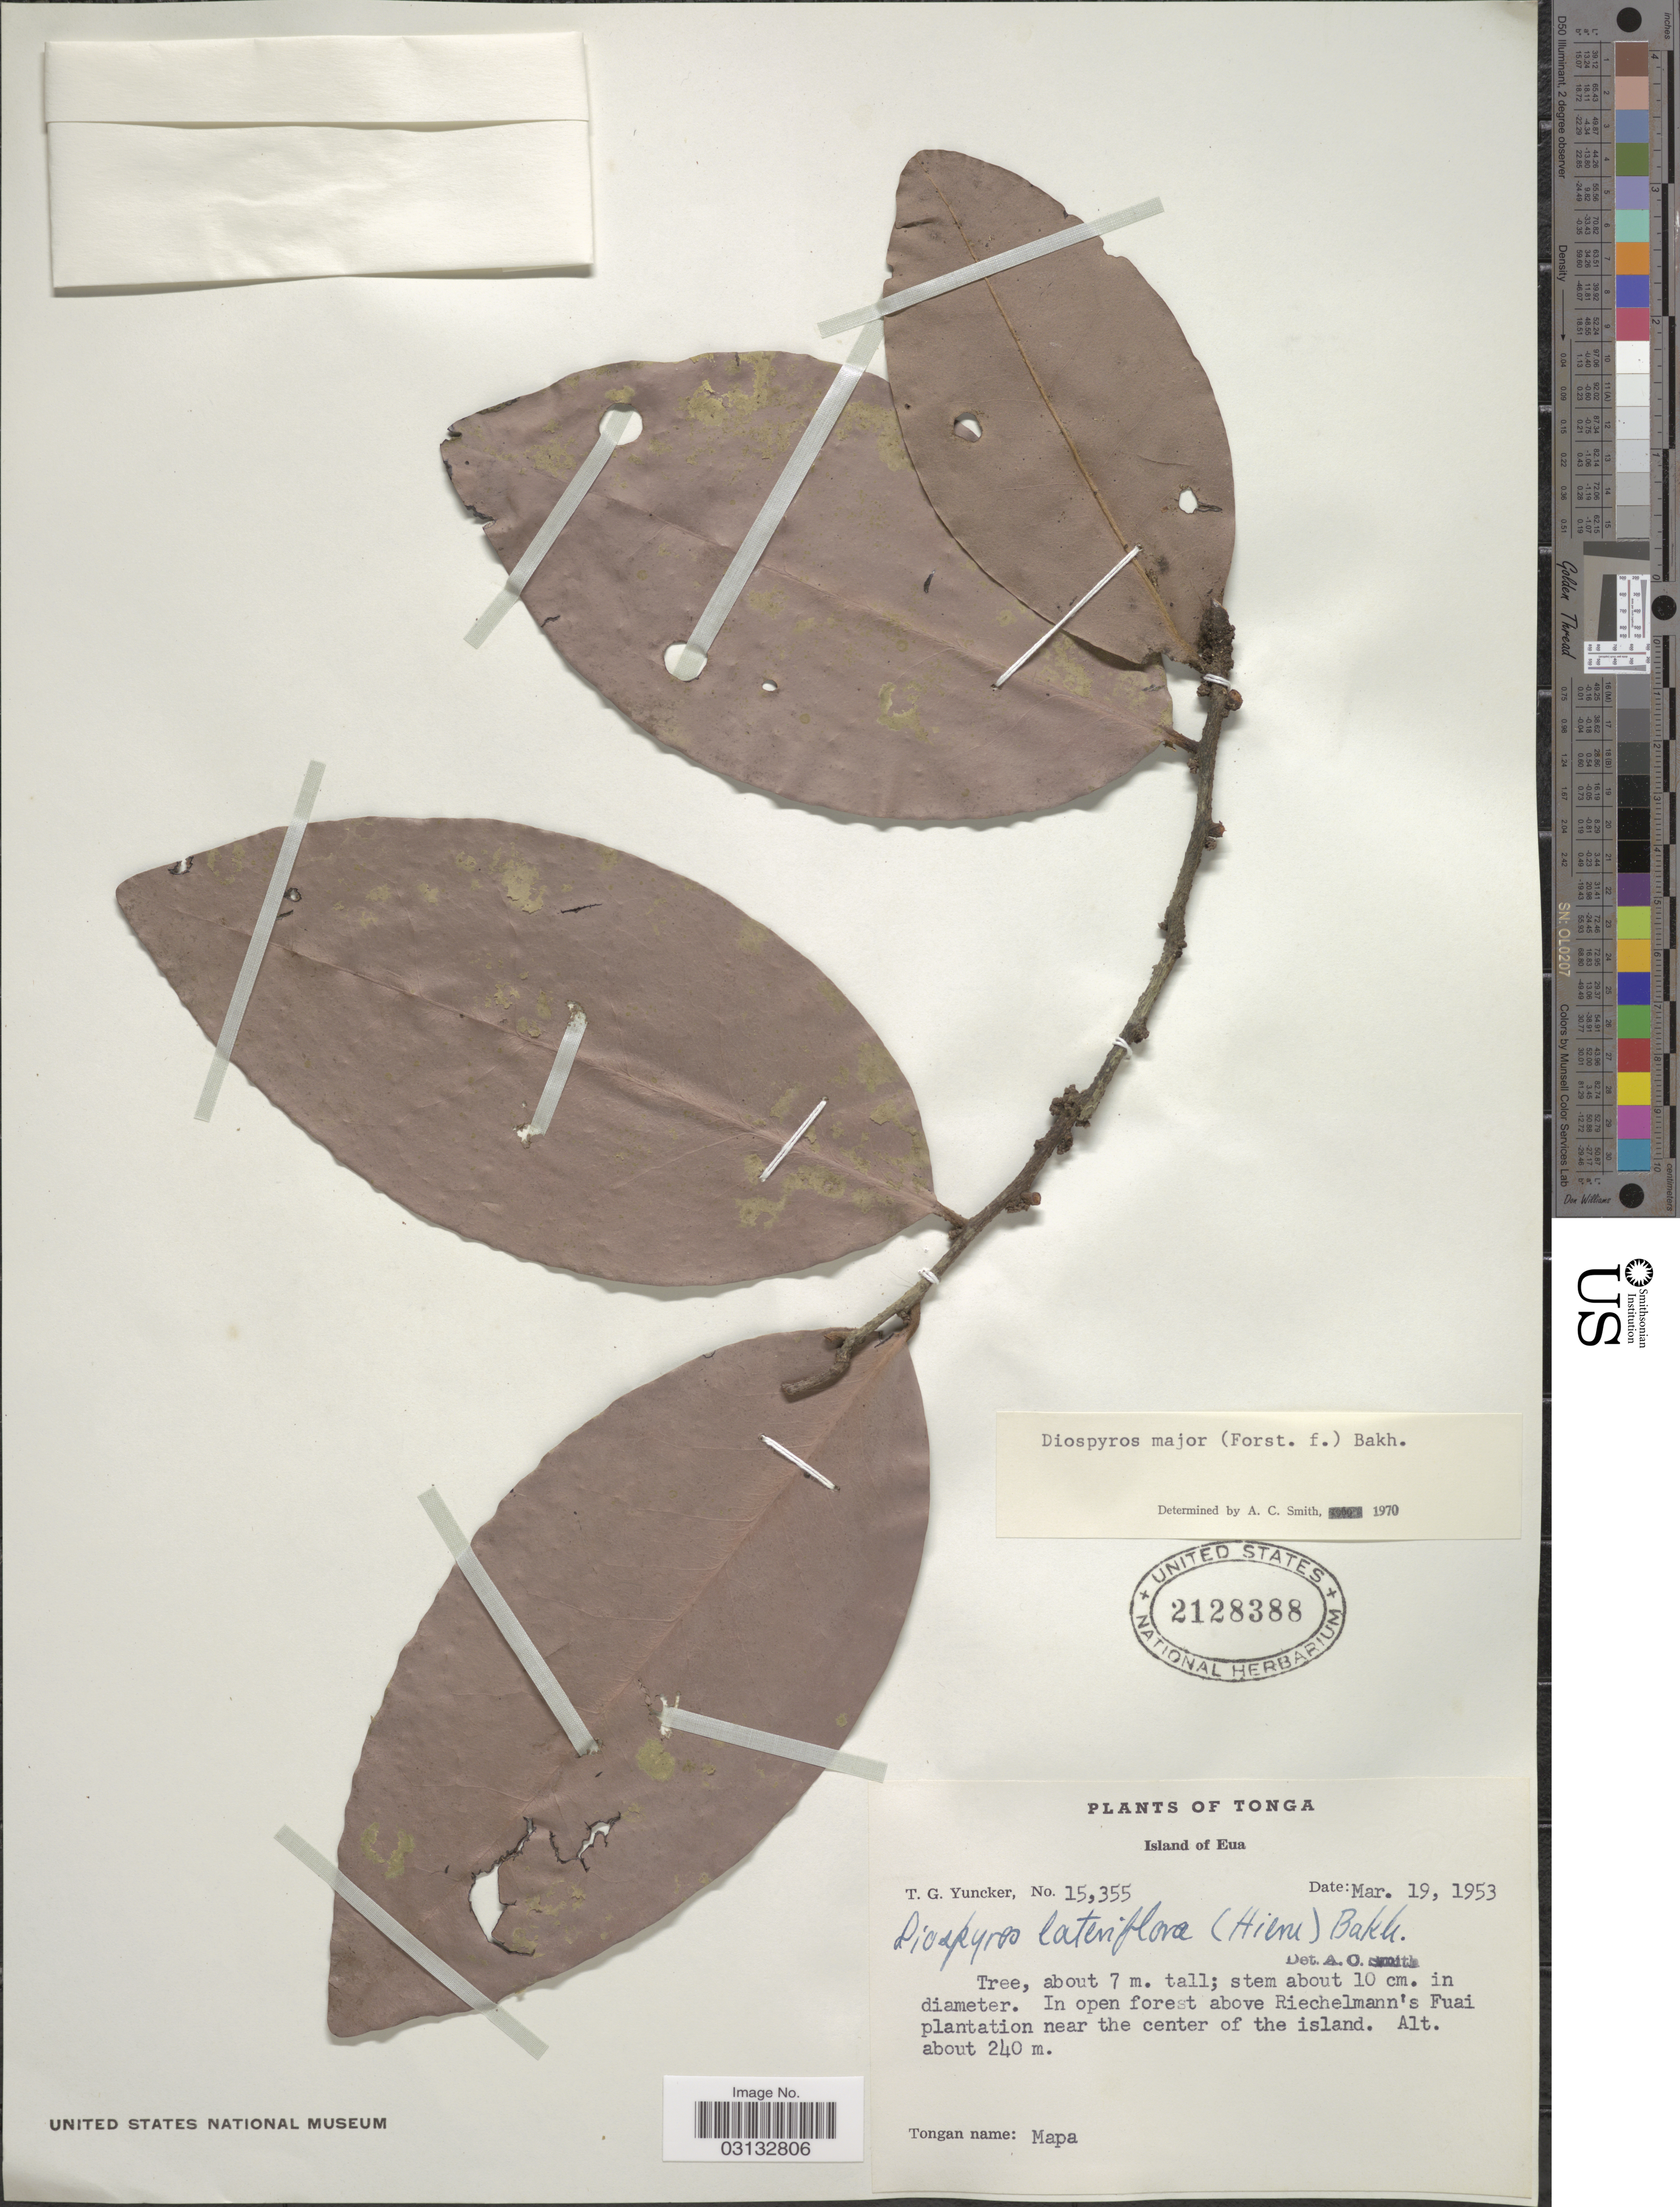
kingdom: Plantae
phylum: Tracheophyta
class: Magnoliopsida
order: Ericales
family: Ebenaceae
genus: Diospyros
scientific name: Diospyros major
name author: (G. Forst.) Bakh.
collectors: T. G. Yuncker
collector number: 15355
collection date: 1953-03-19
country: Tonga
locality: Island of Eua. In open forest above Riechelmann's Fuai plantation near the center of the island.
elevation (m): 240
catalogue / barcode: US 2128388